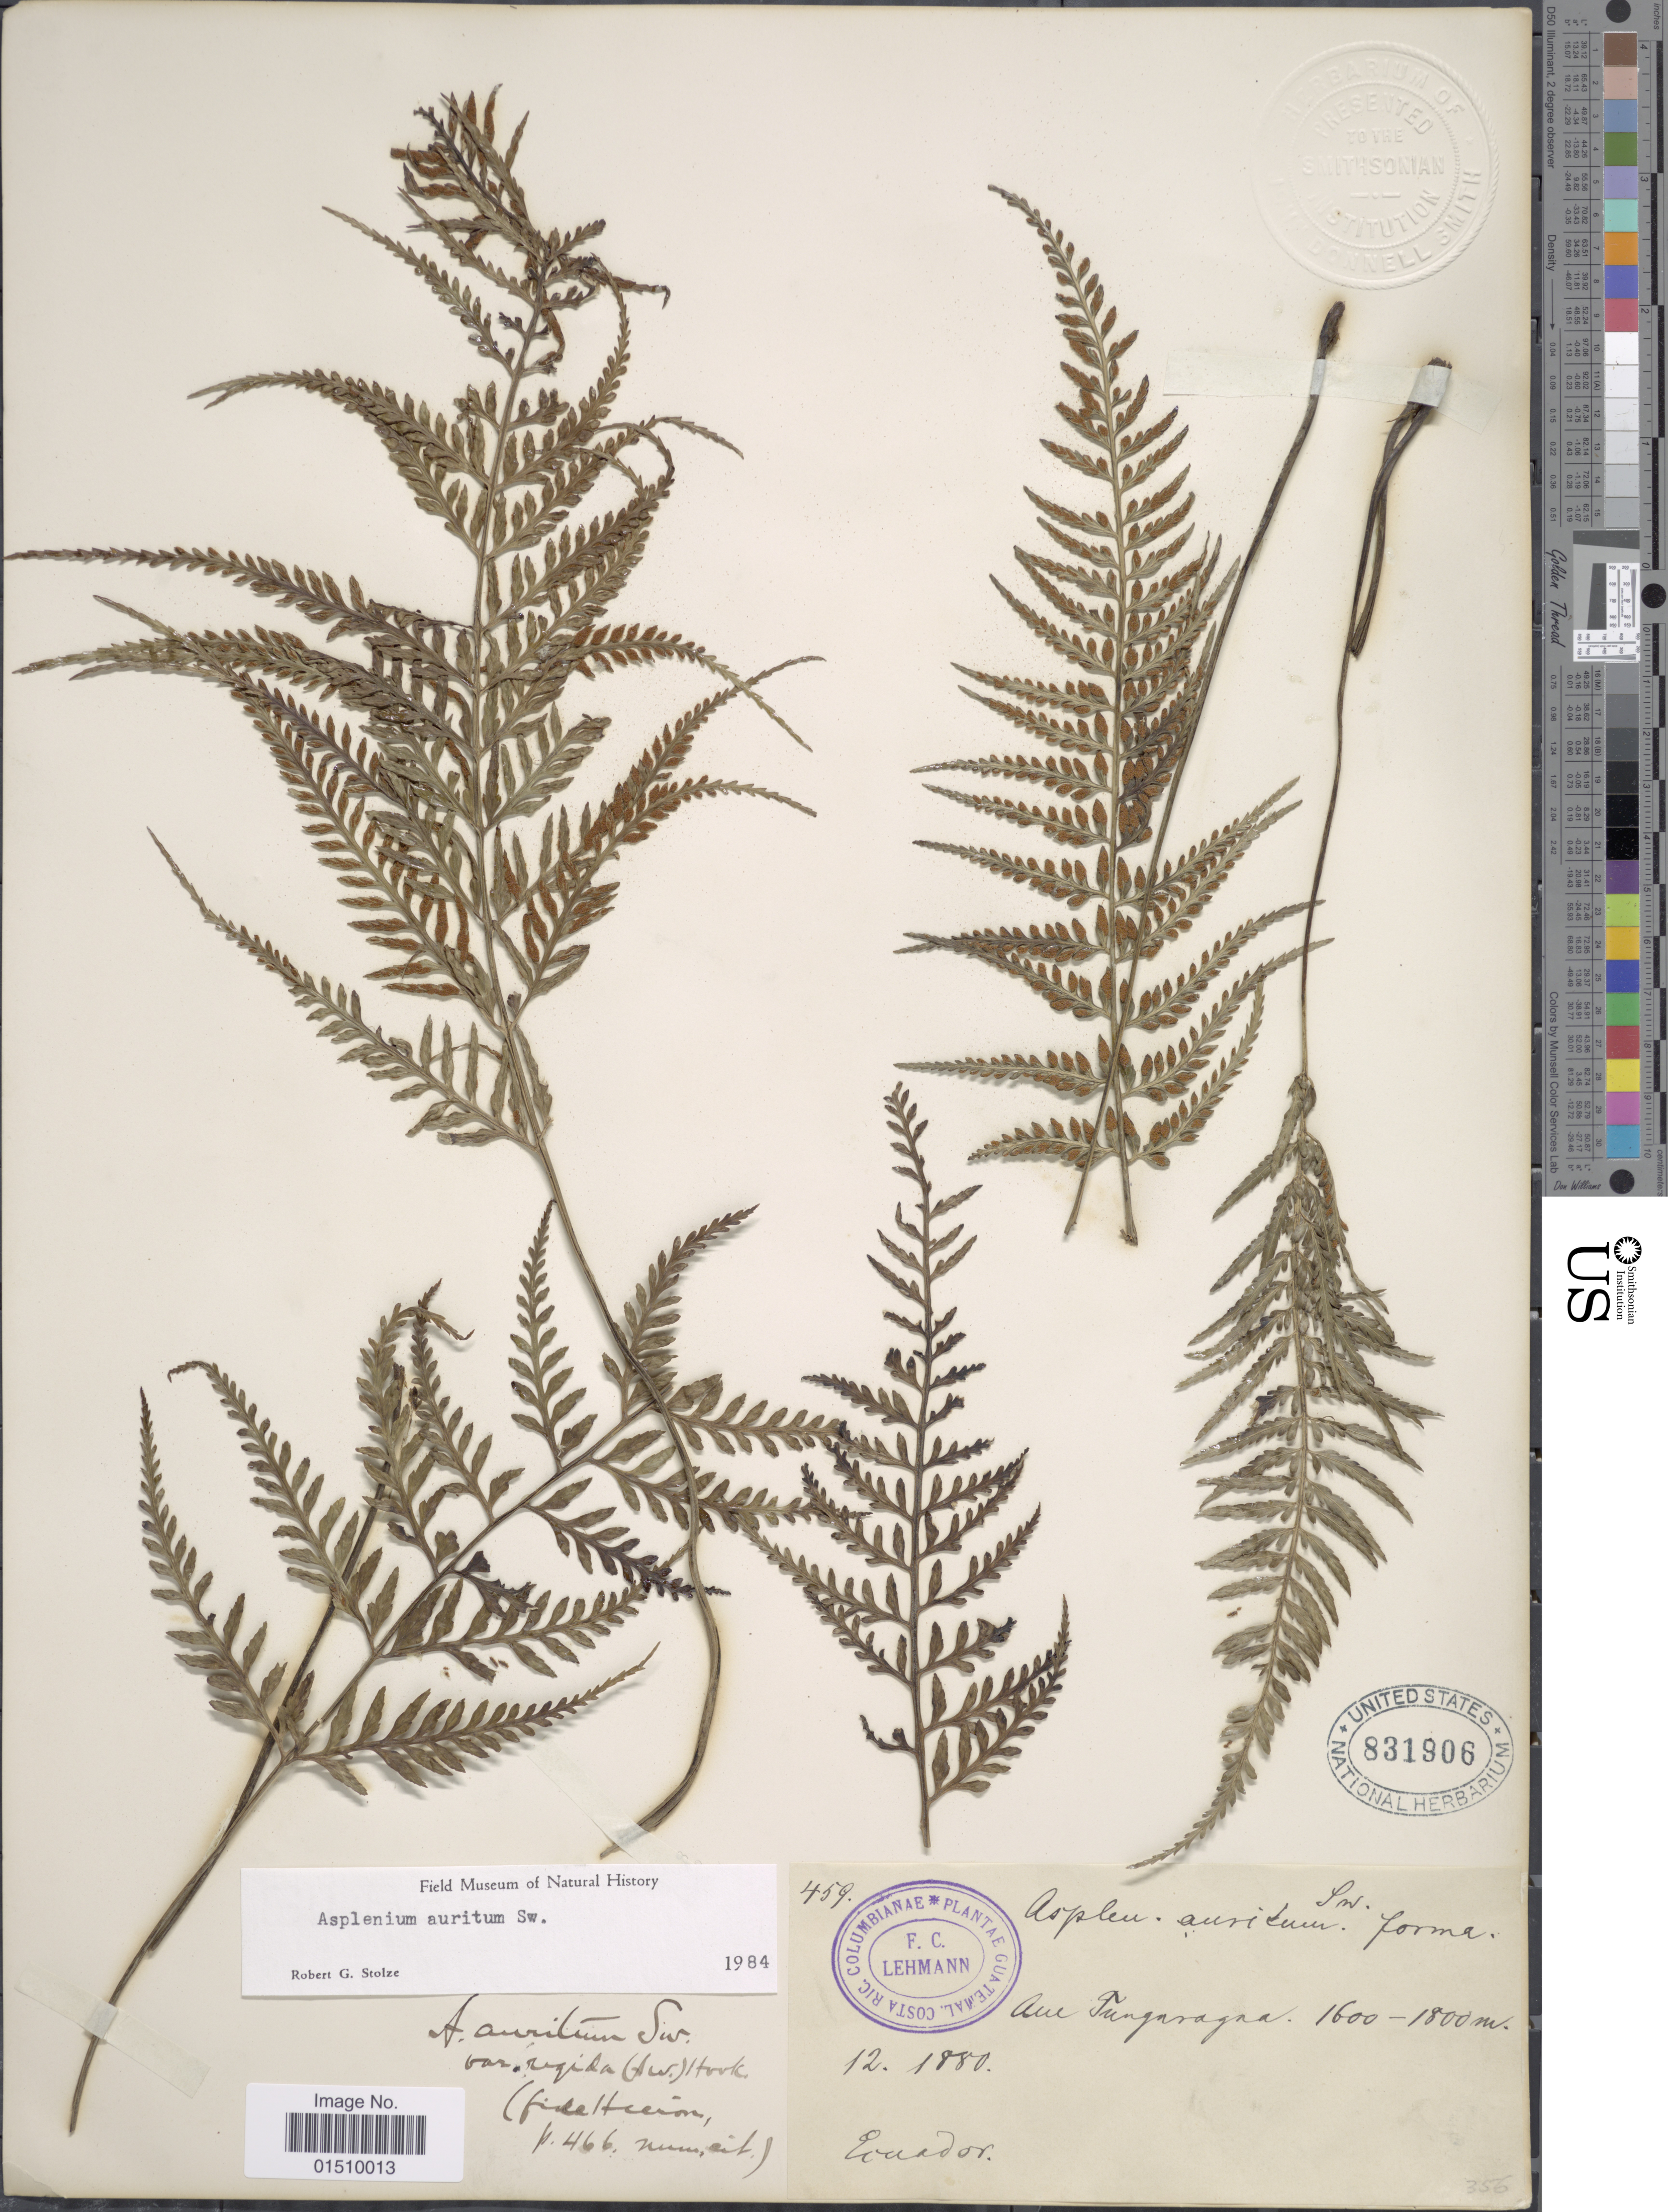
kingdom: Plantae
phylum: Tracheophyta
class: Polypodiopsida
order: Polypodiales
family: Aspleniaceae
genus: Asplenium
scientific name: Asplenium auritum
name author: Sw.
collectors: F. C. Lehmann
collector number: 459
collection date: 1880-12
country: Ecuador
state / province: Tungurahua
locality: Tunguragua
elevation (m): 1600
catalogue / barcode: US 831906